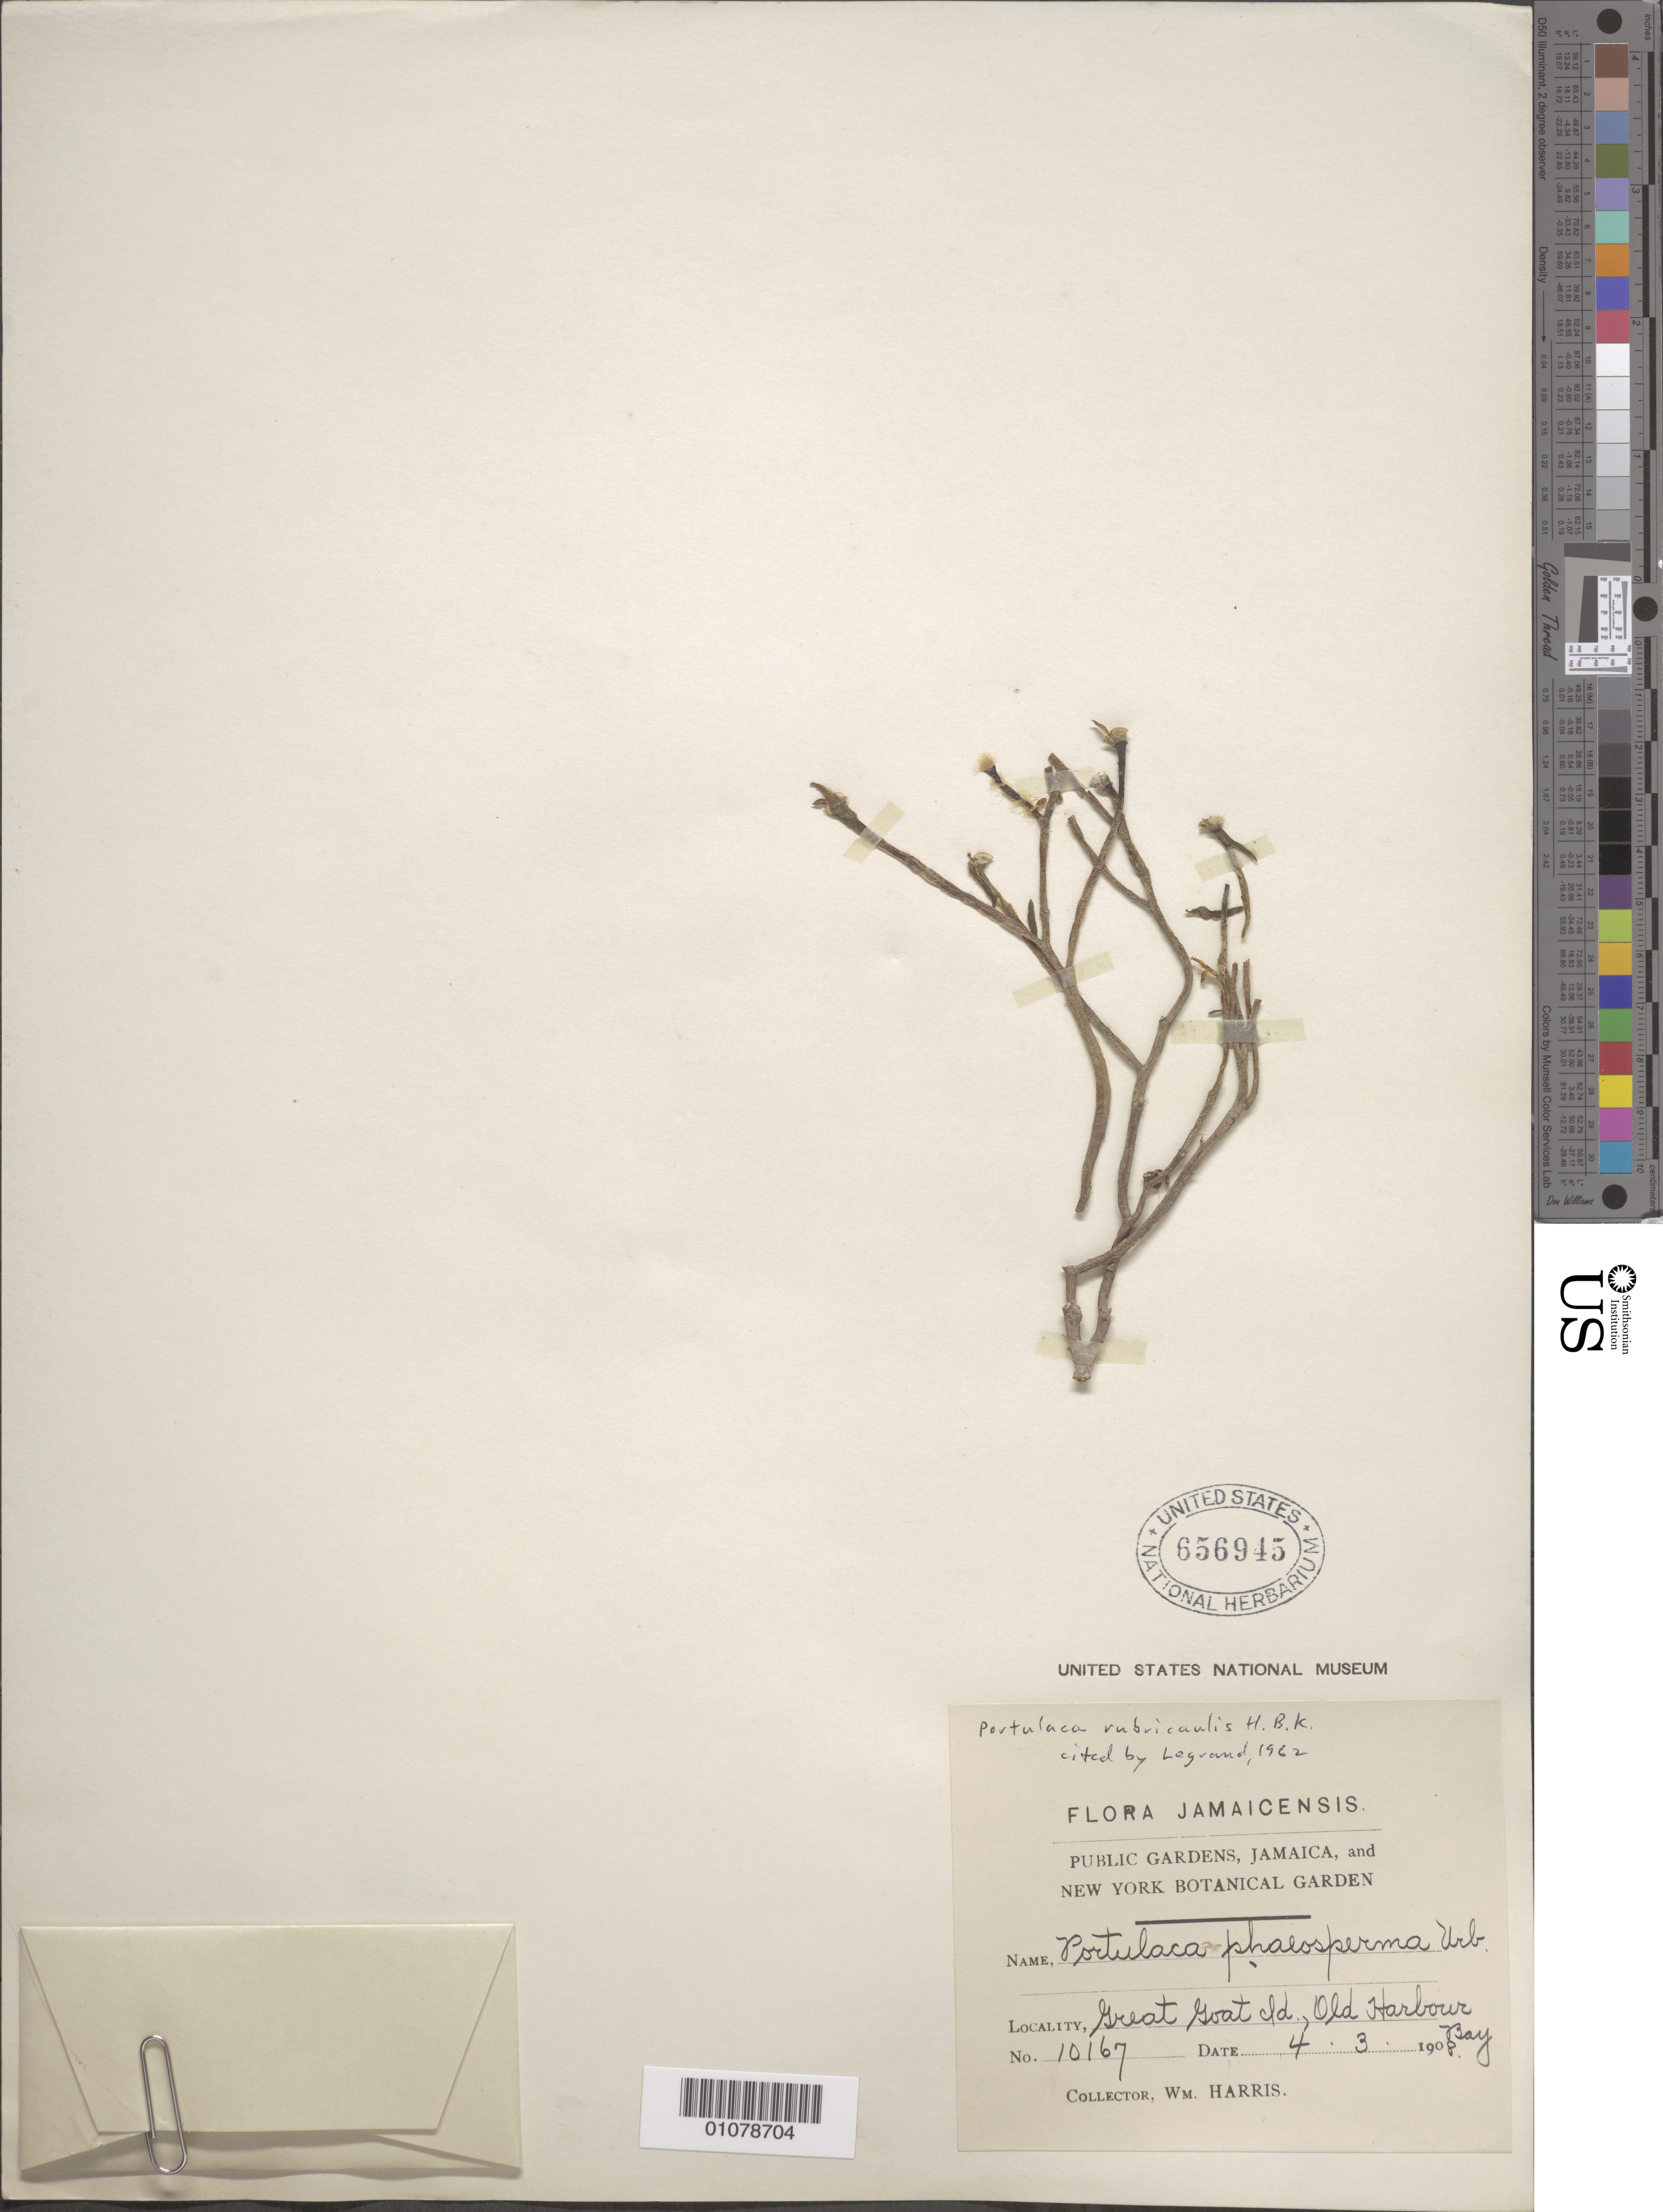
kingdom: Plantae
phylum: Tracheophyta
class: Magnoliopsida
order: Caryophyllales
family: Portulacaceae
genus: Portulaca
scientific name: Portulaca rubricaulis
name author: Kunth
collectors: W. Harris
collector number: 10167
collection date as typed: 04 Mar 1908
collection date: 1908-03-04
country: Jamaica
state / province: Saint Catherine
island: Great Goat Island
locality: Great goad Id., Old Harbour Bay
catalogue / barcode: US 656945